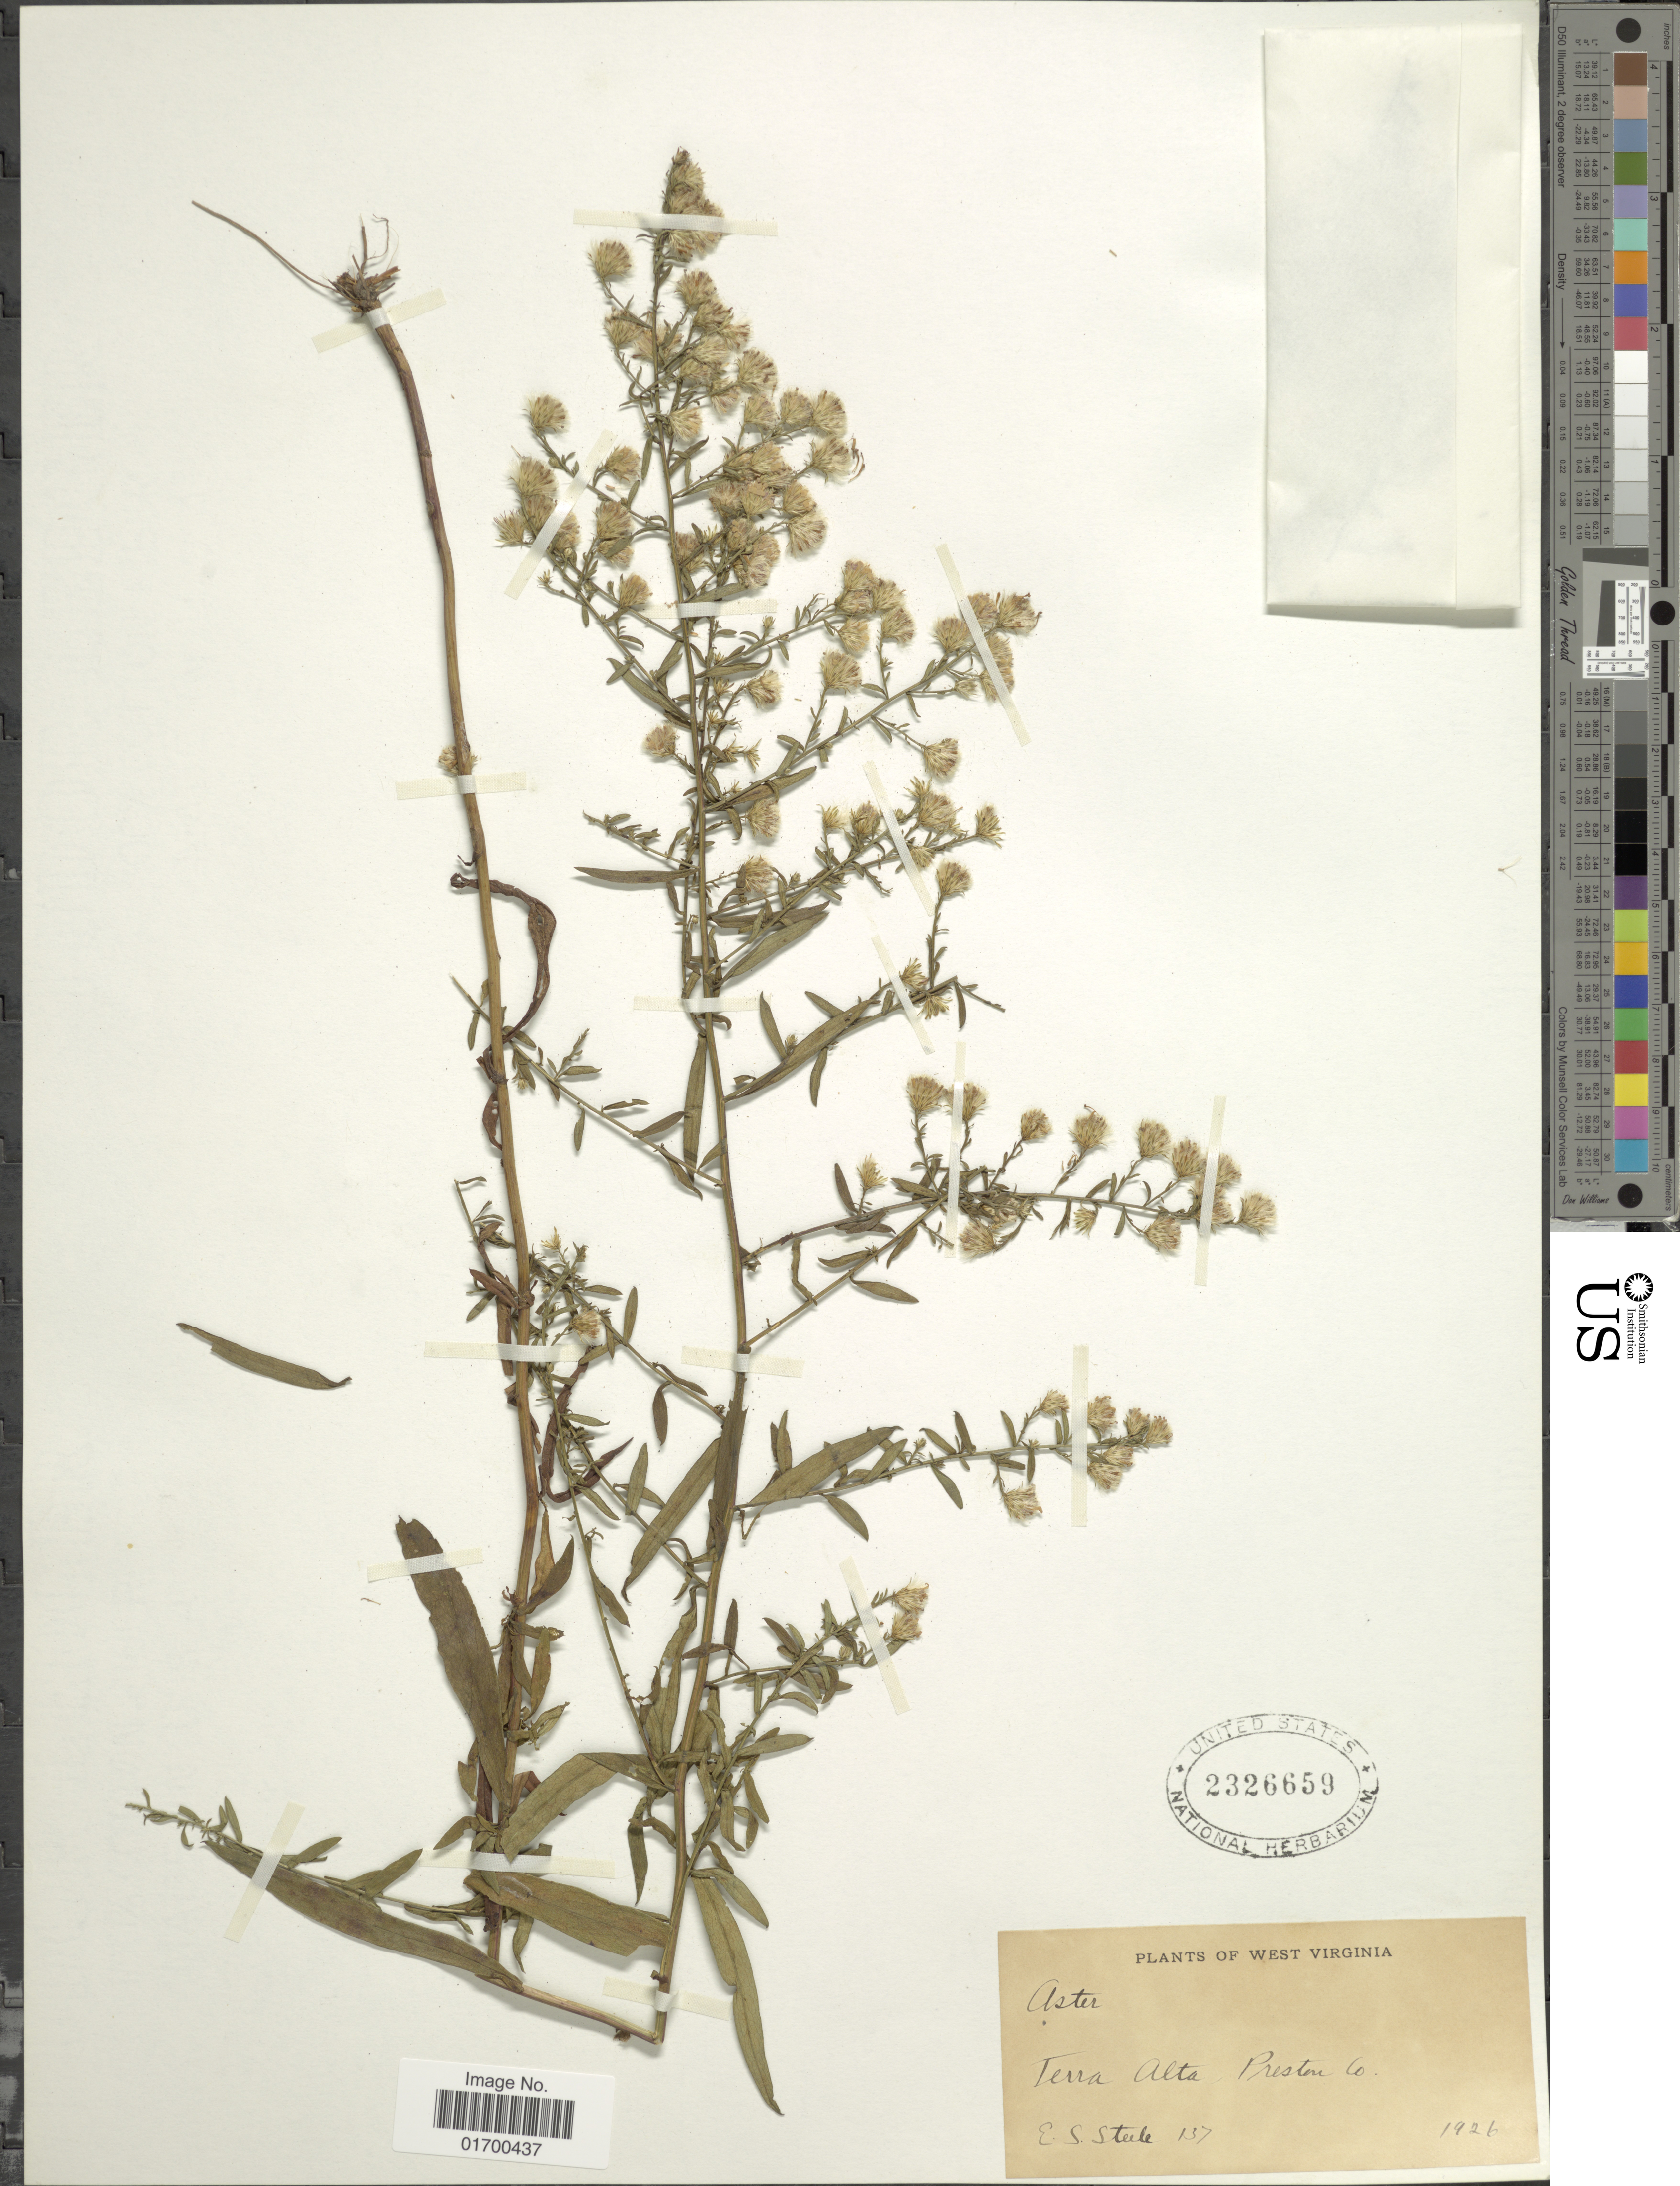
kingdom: Plantae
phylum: Tracheophyta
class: Magnoliopsida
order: Asterales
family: Asteraceae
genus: Symphyotrichum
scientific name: Symphyotrichum lateriflorum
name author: (L.) Á. Löve & D. Löve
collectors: E. Steele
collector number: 137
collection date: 1926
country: United States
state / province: West Virginia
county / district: Preston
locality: Terra Alta, Preston Co.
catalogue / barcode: US 2326659